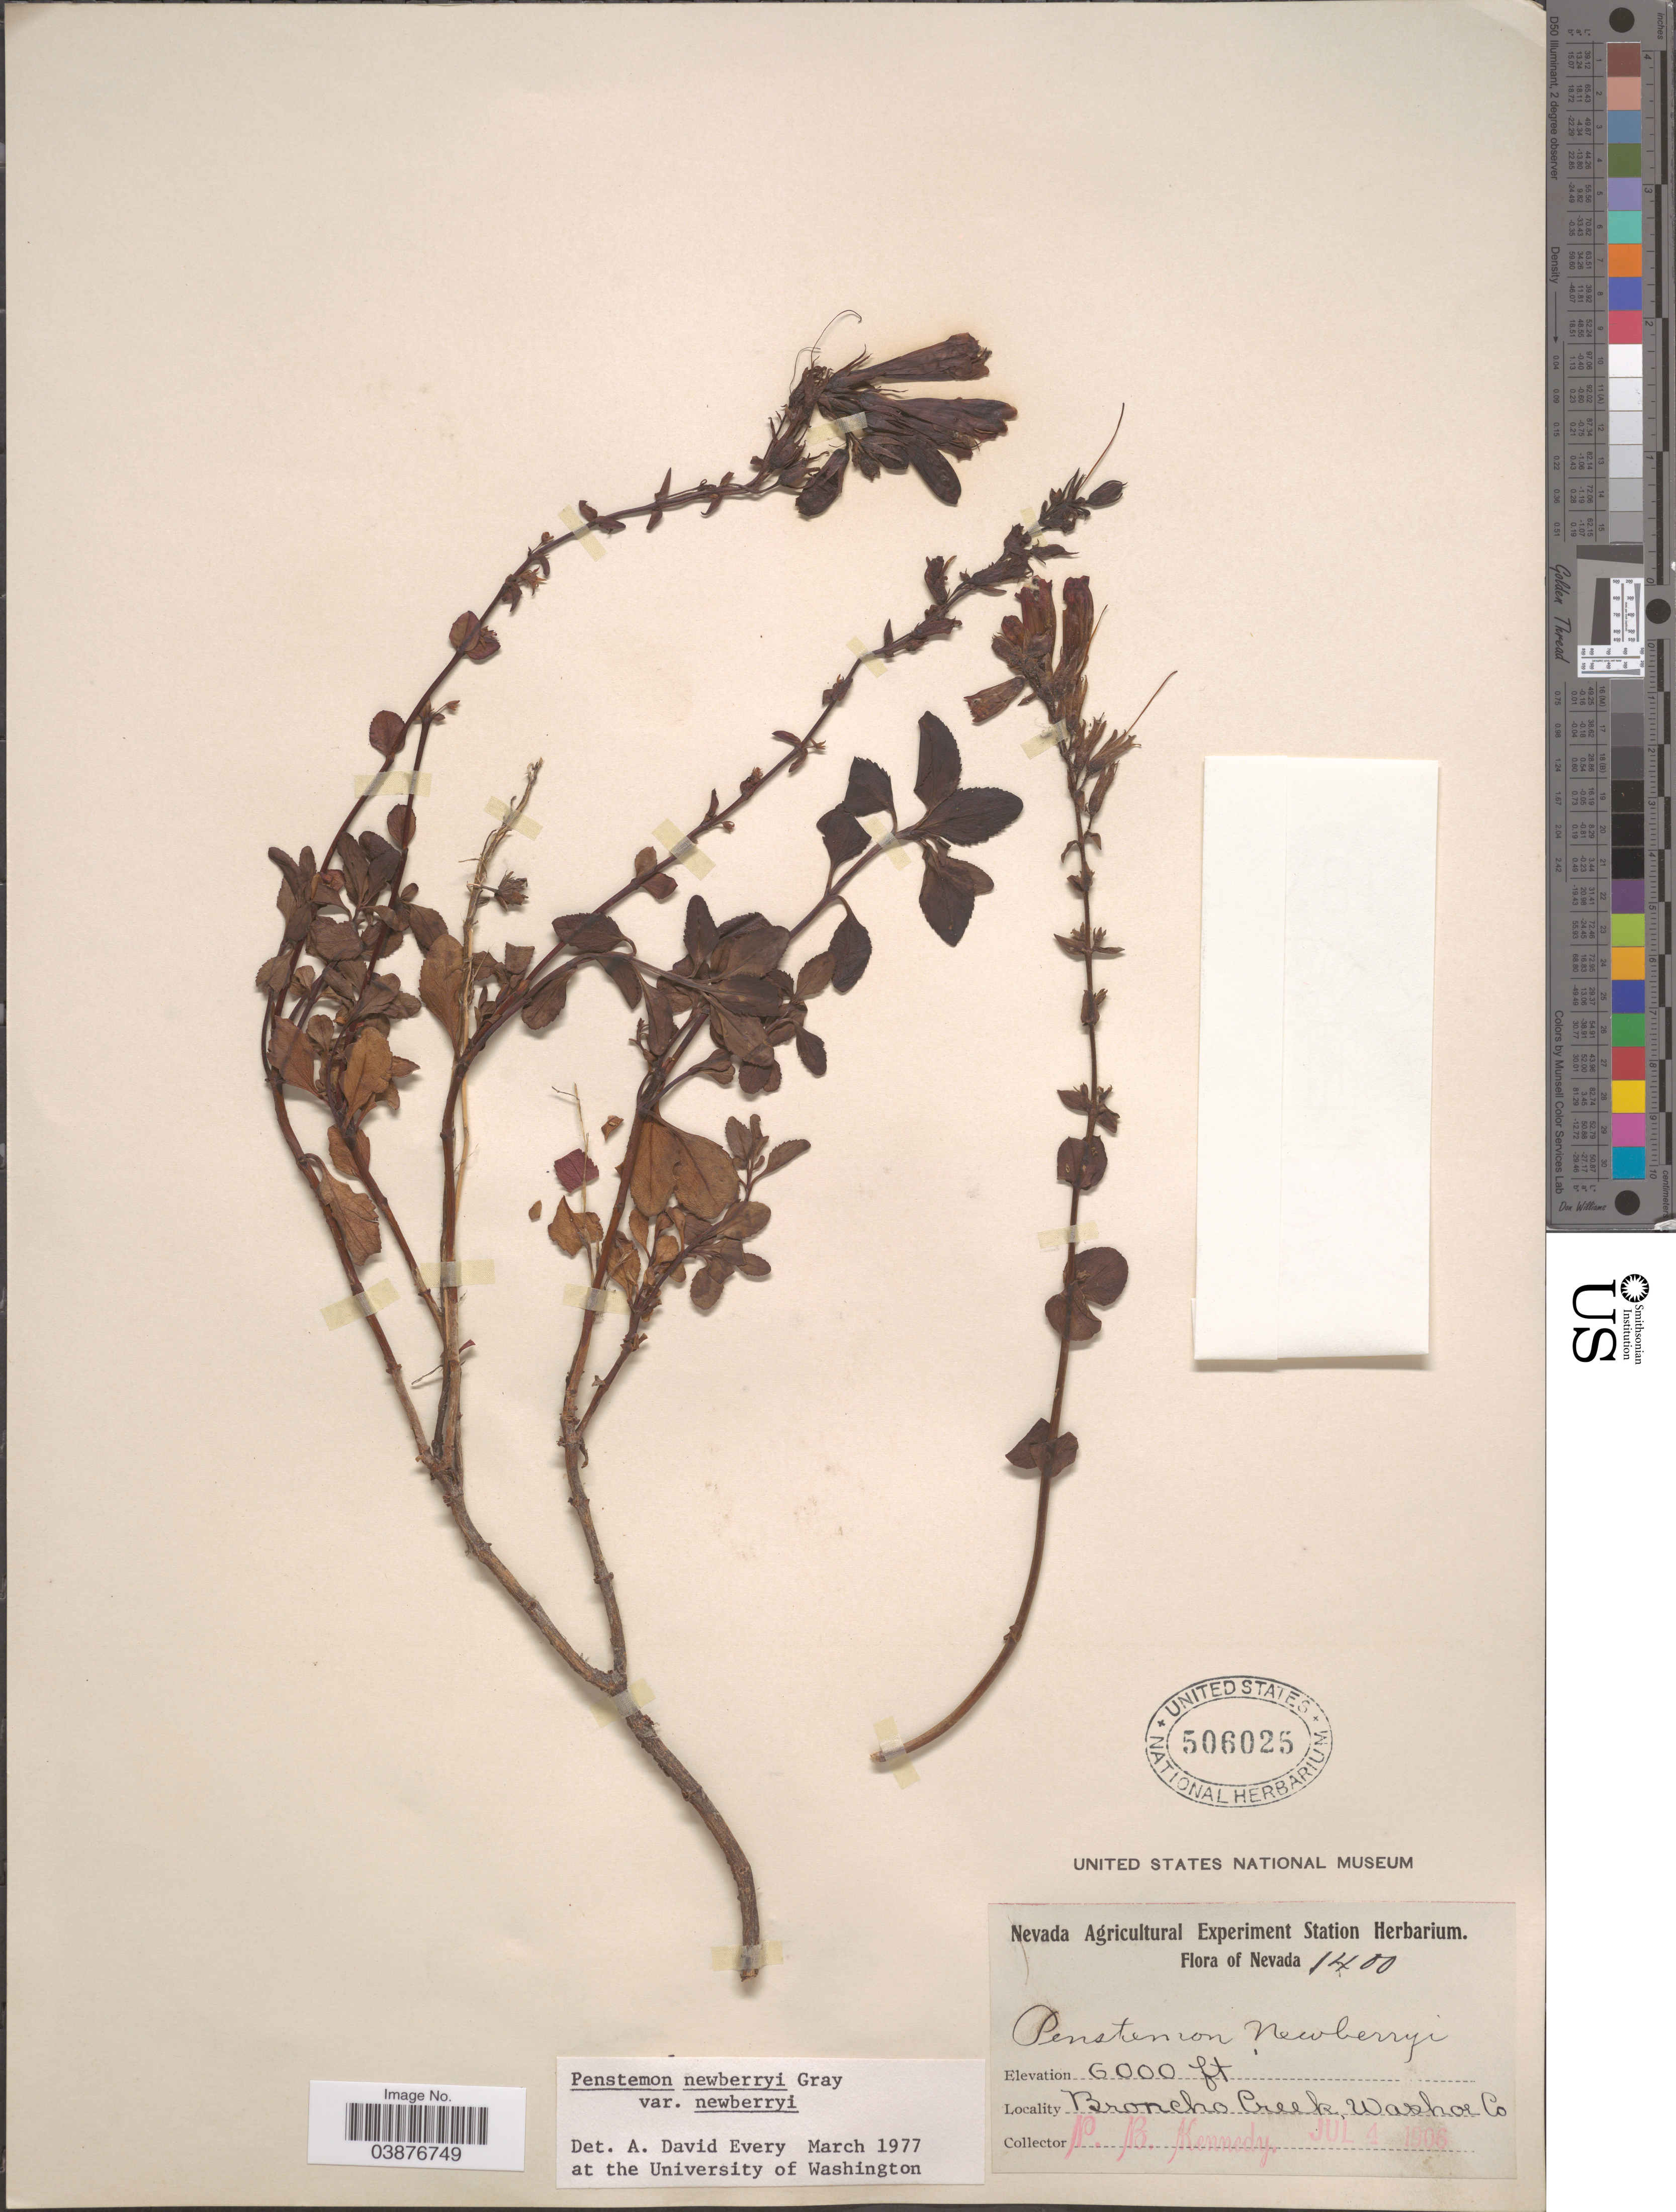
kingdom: Plantae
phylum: Tracheophyta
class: Magnoliopsida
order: Lamiales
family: Plantaginaceae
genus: Penstemon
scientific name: Penstemon newberryi var. newberryi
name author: A. Gray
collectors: P. B. Kennedy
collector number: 1400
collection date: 1906-07-04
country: United States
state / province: Nevada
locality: Broncho Creek, Washoe Co.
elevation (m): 1829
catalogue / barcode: US 506025